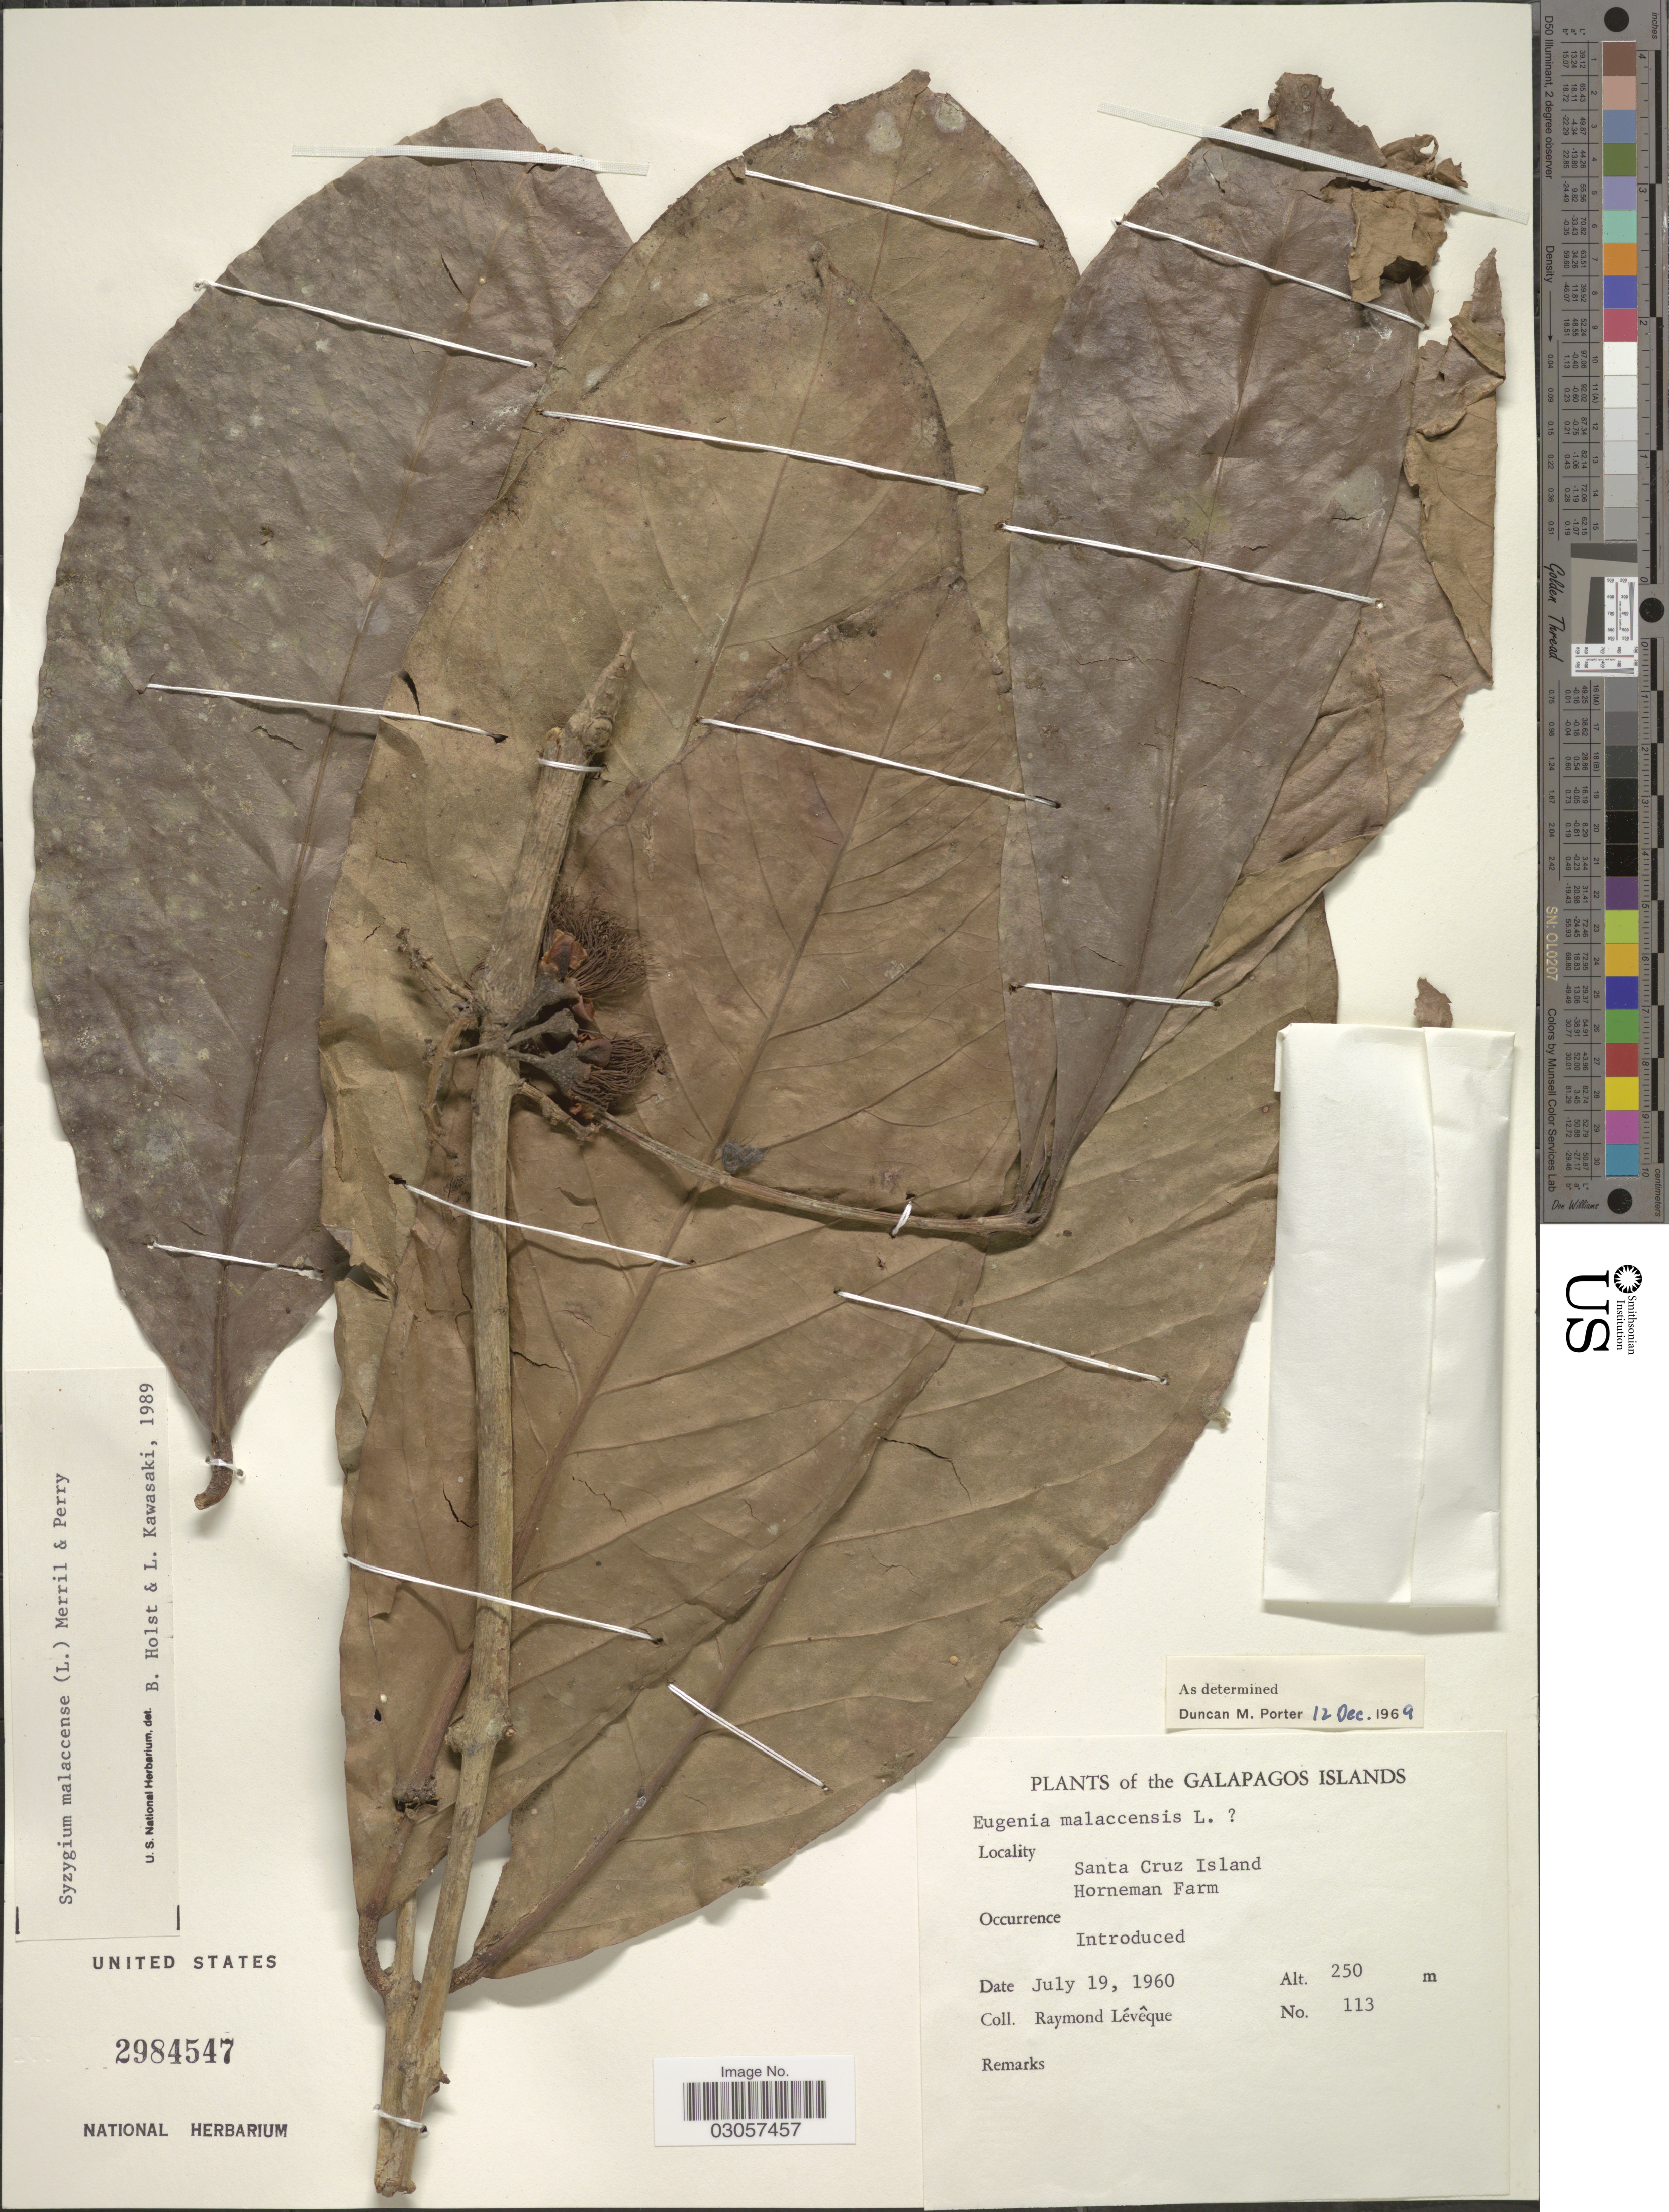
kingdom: Plantae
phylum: Tracheophyta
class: Magnoliopsida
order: Myrtales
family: Myrtaceae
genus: Syzygium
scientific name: Syzygium malaccense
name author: (L.) Merr. & L.M. Perry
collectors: R. Lévêque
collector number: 113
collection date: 1960-07-19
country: Ecuador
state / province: Colón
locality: The Galapagos Islands, Santa Cruz Island, Horneman Farm.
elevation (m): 250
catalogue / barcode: US 2984547